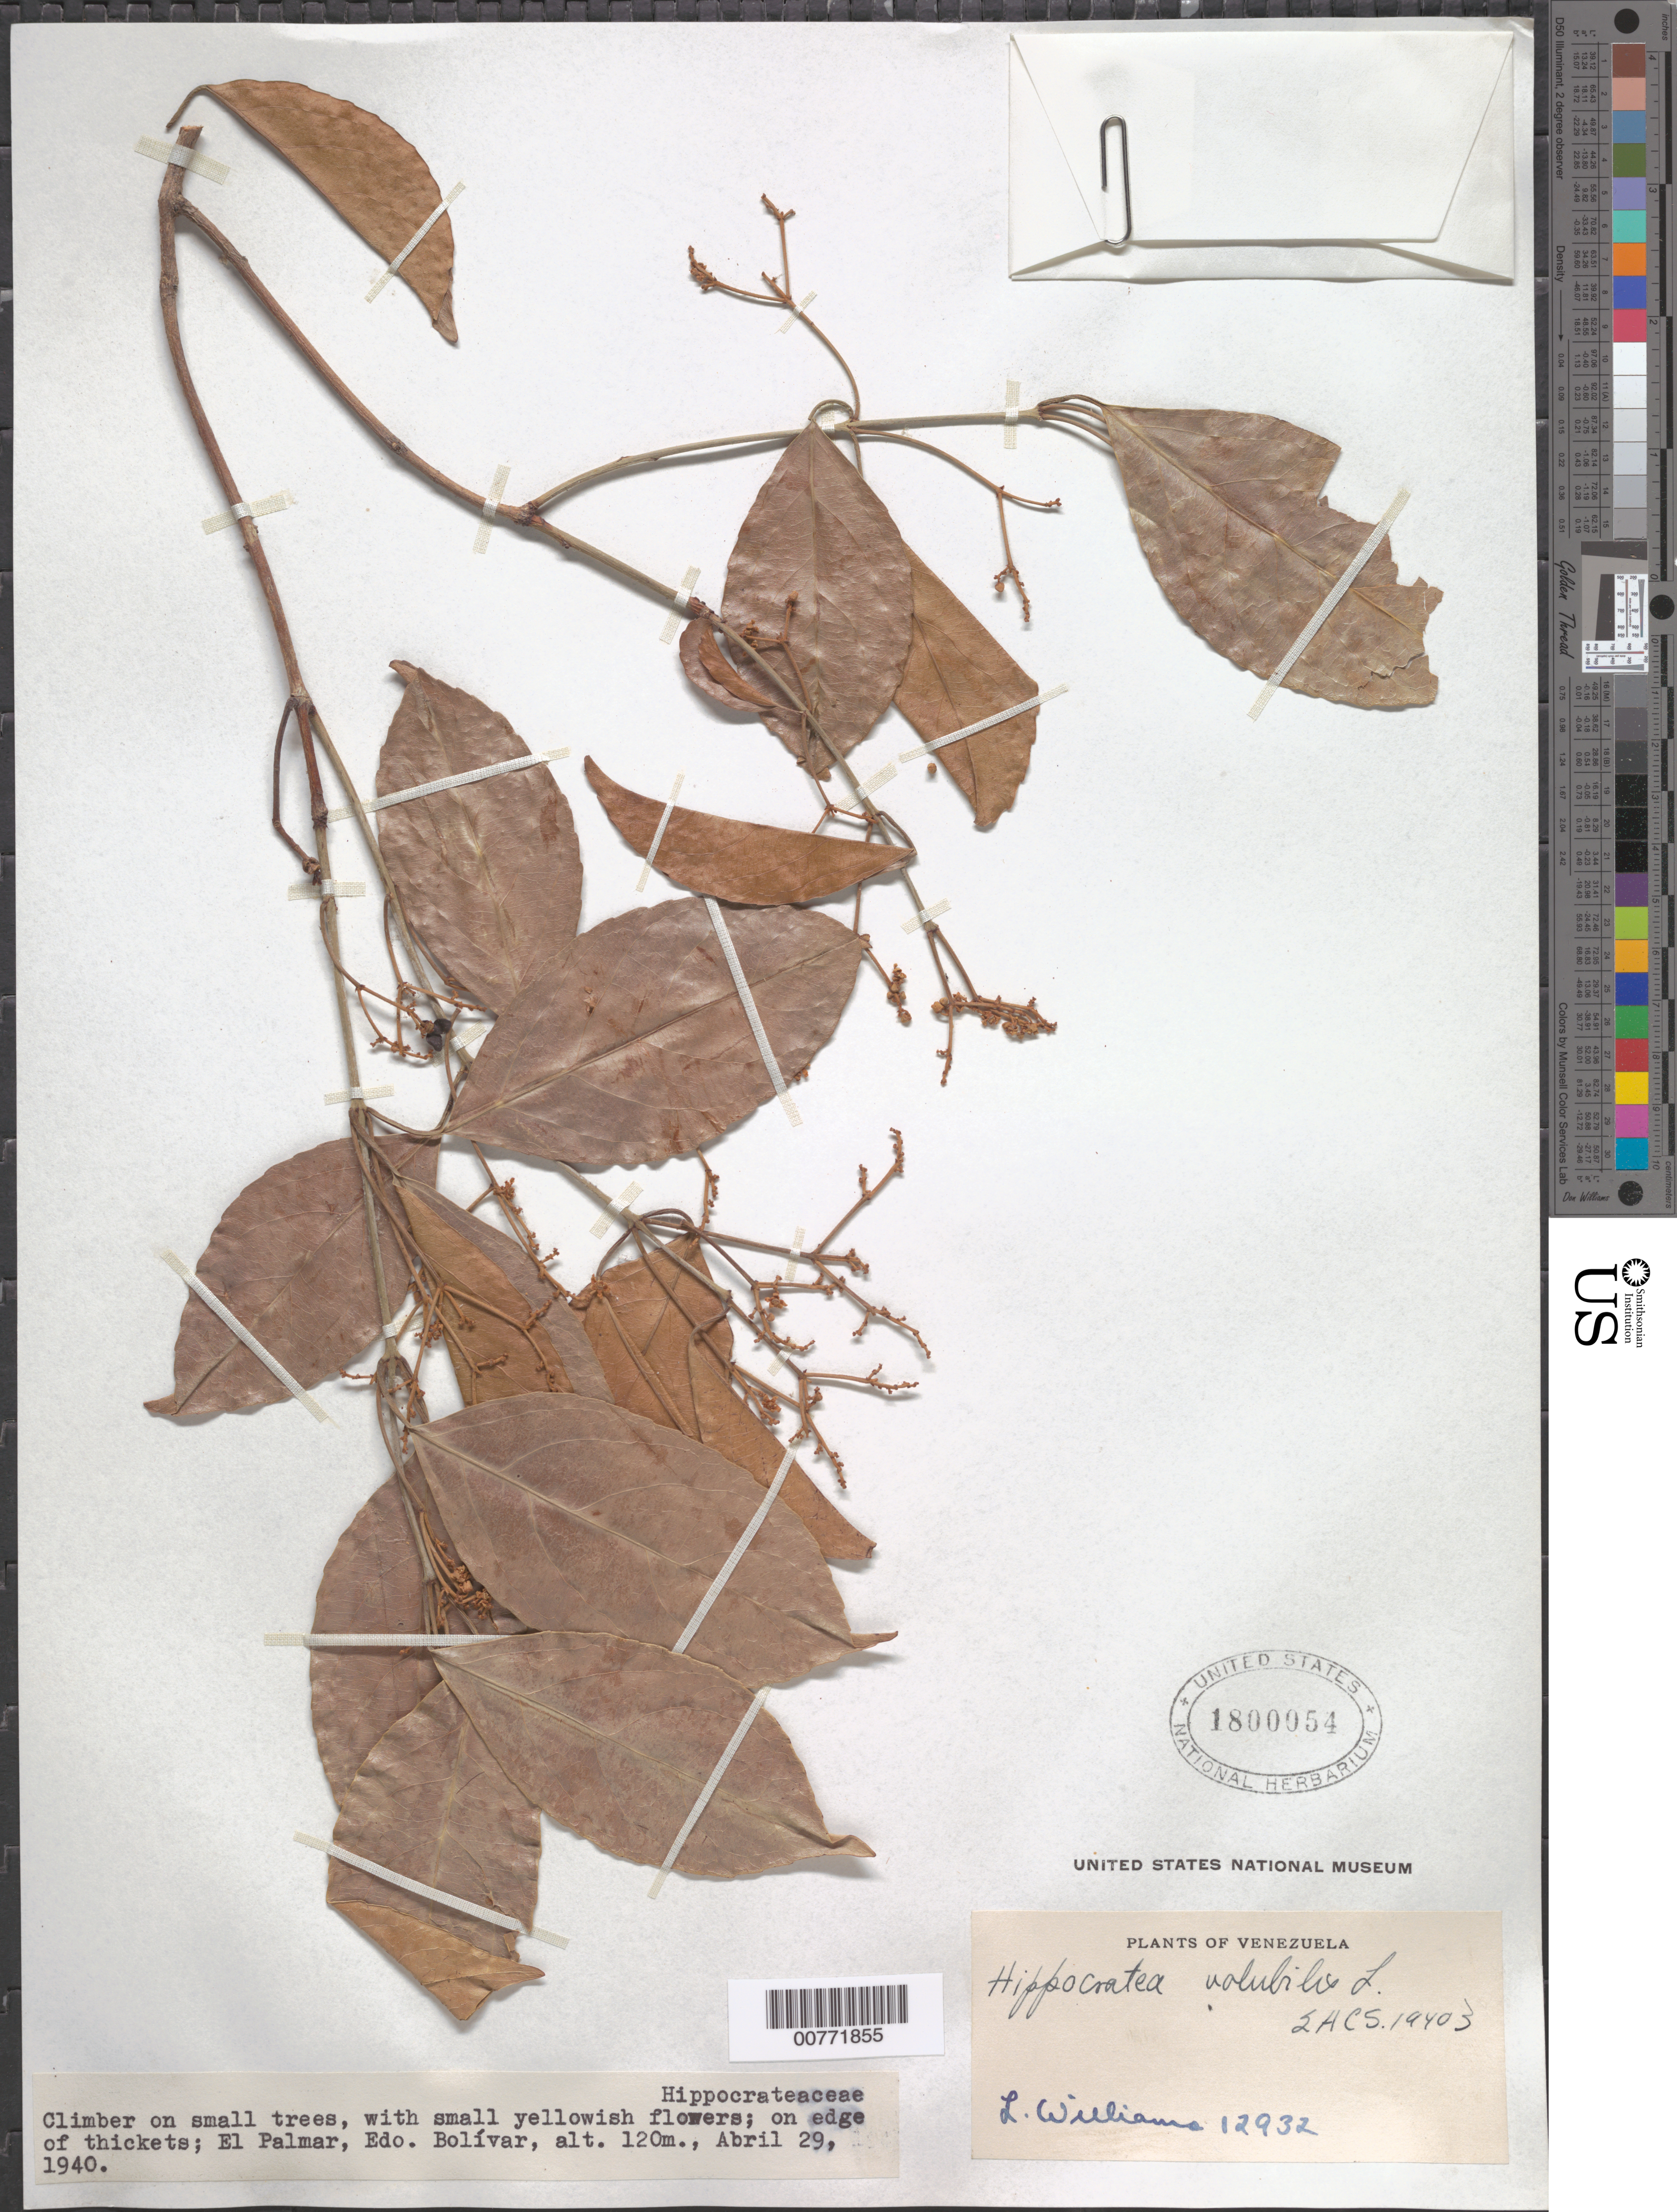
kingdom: Plantae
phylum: Tracheophyta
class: Magnoliopsida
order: Celastrales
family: Celastraceae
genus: Hippocratea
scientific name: Hippocratea volubilis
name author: L.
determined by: Smith, A. C.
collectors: Ll. Williams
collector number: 12932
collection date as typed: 29-Apr-40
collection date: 1940-04-29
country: Venezuela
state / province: Bolívar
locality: El Palmar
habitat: Edge of thickets; on small trees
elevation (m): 120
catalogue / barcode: US 1800054